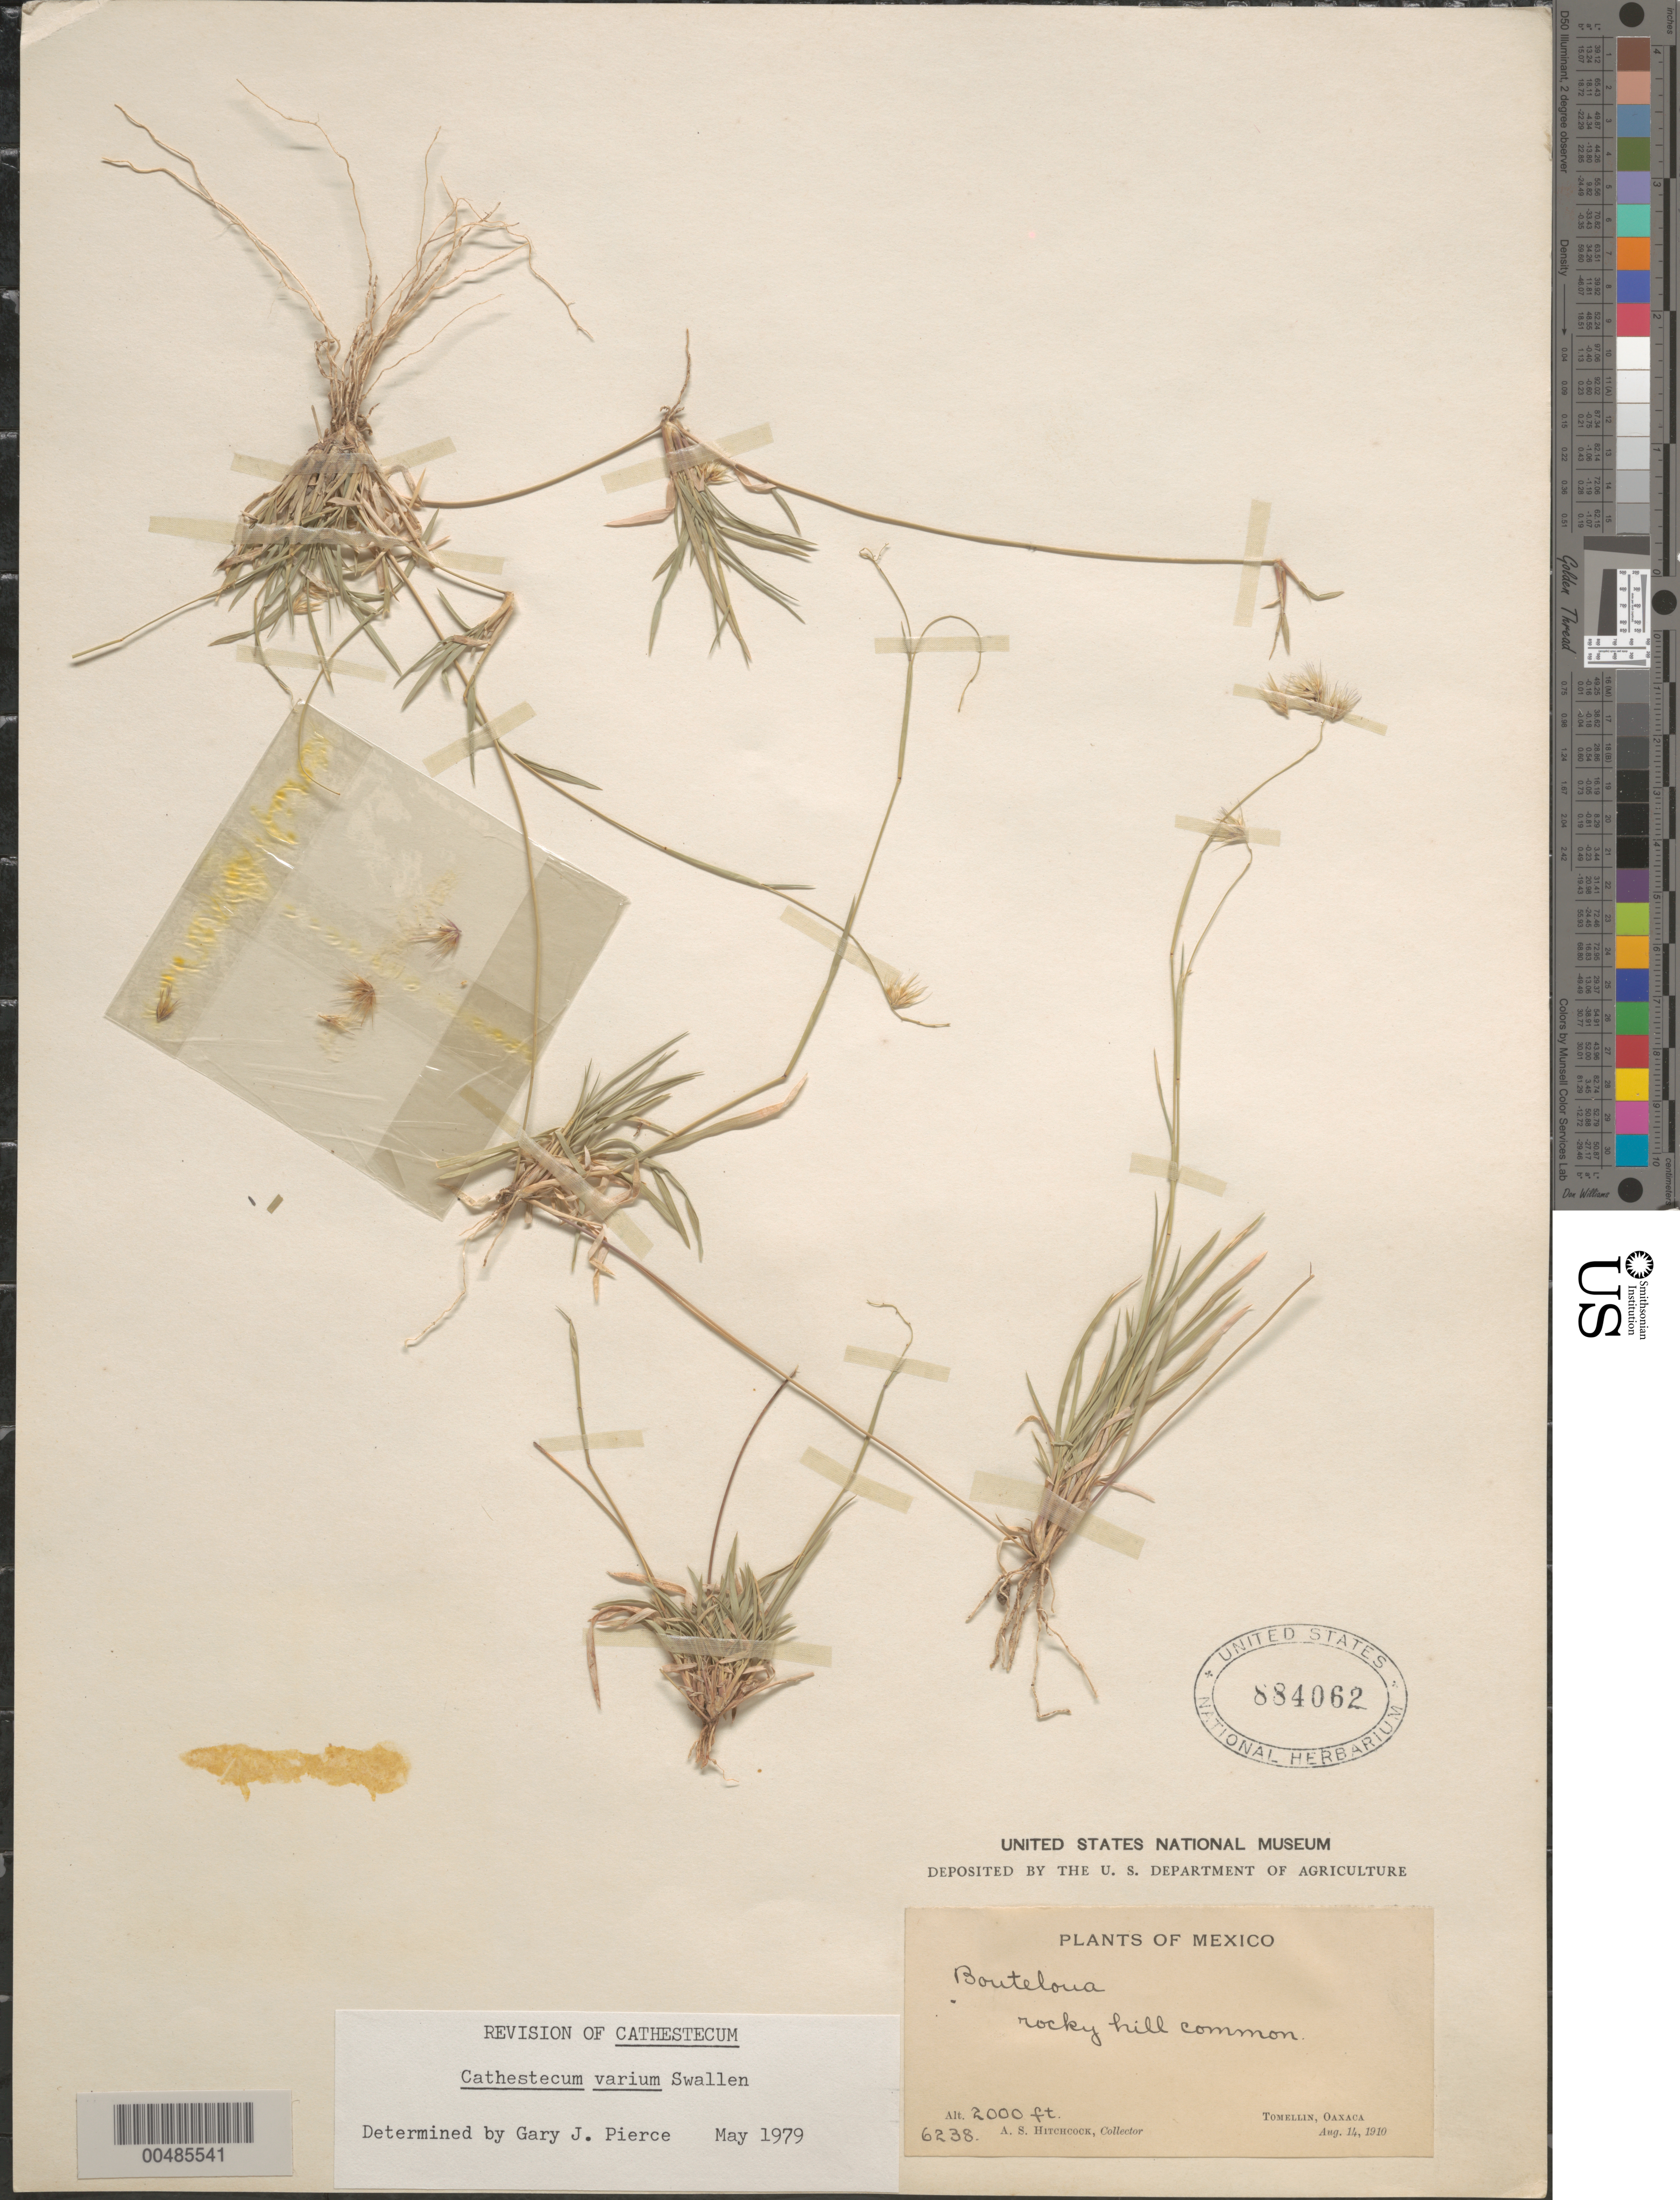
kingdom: Plantae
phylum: Tracheophyta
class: Liliopsida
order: Poales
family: Poaceae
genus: Cathestecum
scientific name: Cathestecum varium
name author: Swallen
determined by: Pierce, G. J.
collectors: A. S. Hitchcock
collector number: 6238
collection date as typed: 14 Aug 1910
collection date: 1910-08-14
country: Mexico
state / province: Oaxaca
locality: Tomellin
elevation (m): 610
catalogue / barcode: US 884062